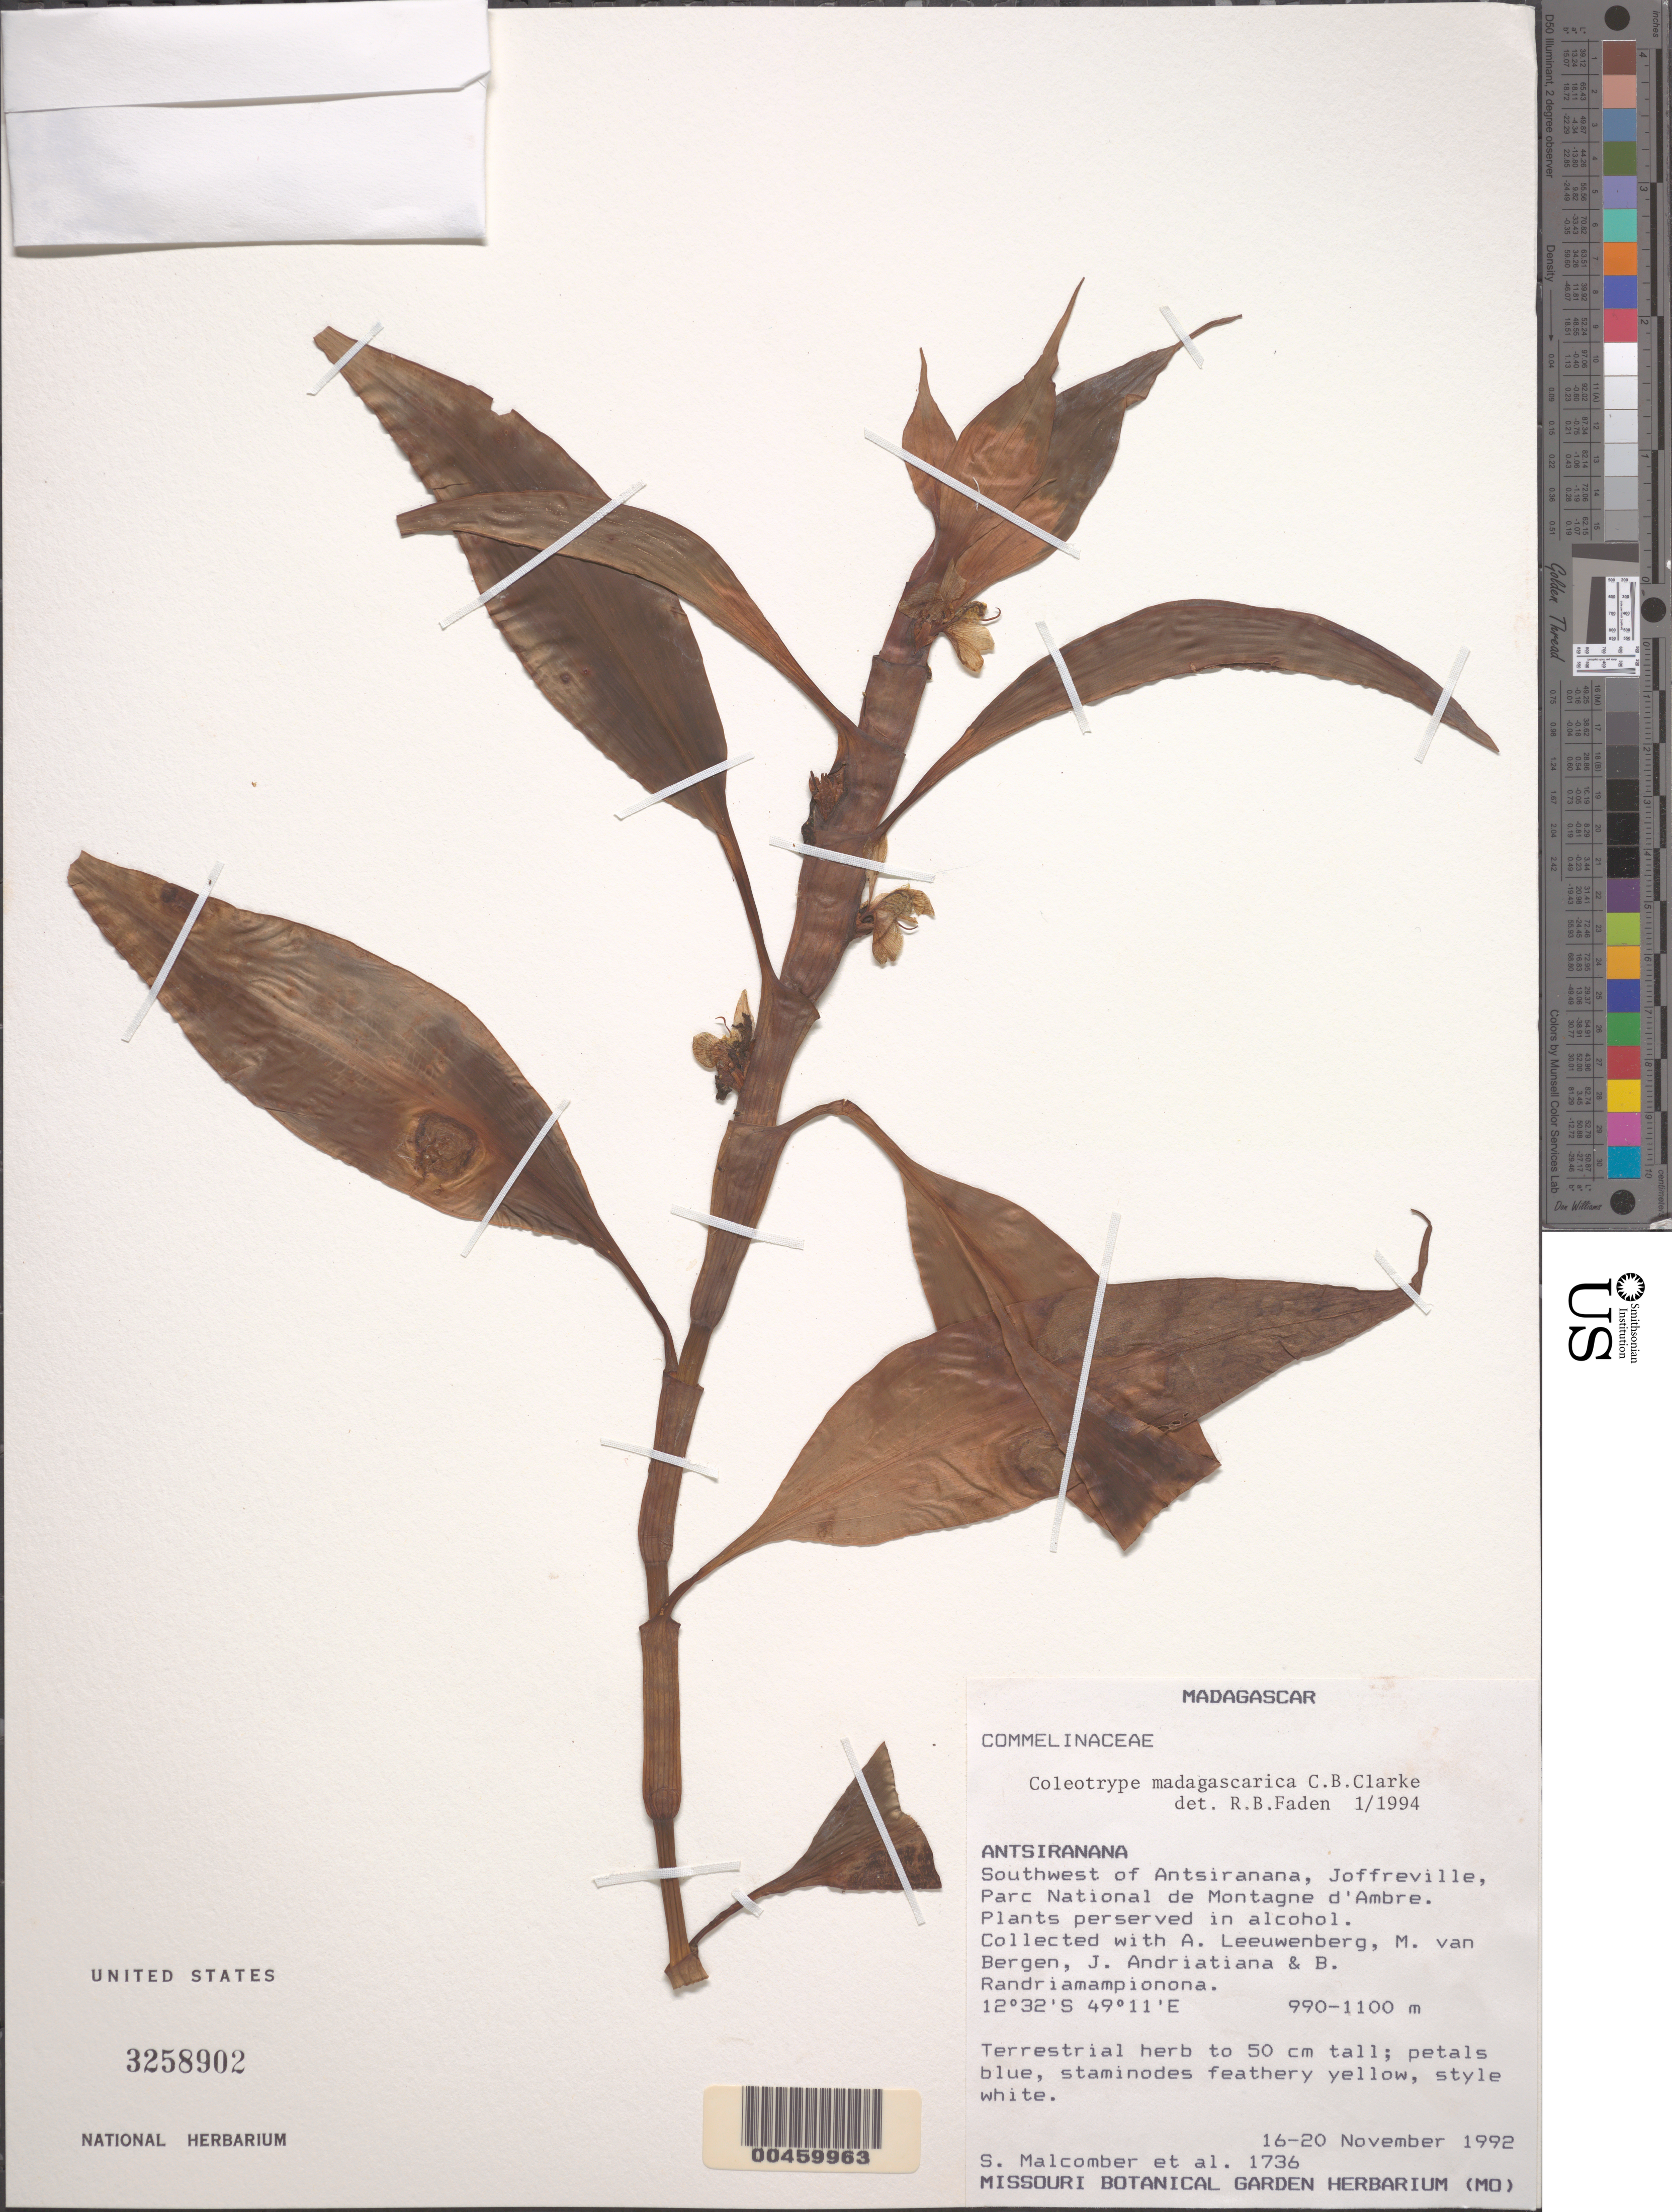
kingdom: Plantae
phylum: Tracheophyta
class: Liliopsida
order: Commelinales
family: Commelinaceae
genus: Coleotrype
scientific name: Coleotrype madagascarica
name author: C.B. Clarke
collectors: S. T. Malcomber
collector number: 1736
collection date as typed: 16 Nov 1992 to 20 Nov 1993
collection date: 1992-11-16/1993-11-20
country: Madagascar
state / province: Diana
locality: Sw of antsiranana, joffreville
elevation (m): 990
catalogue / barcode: US 3258902